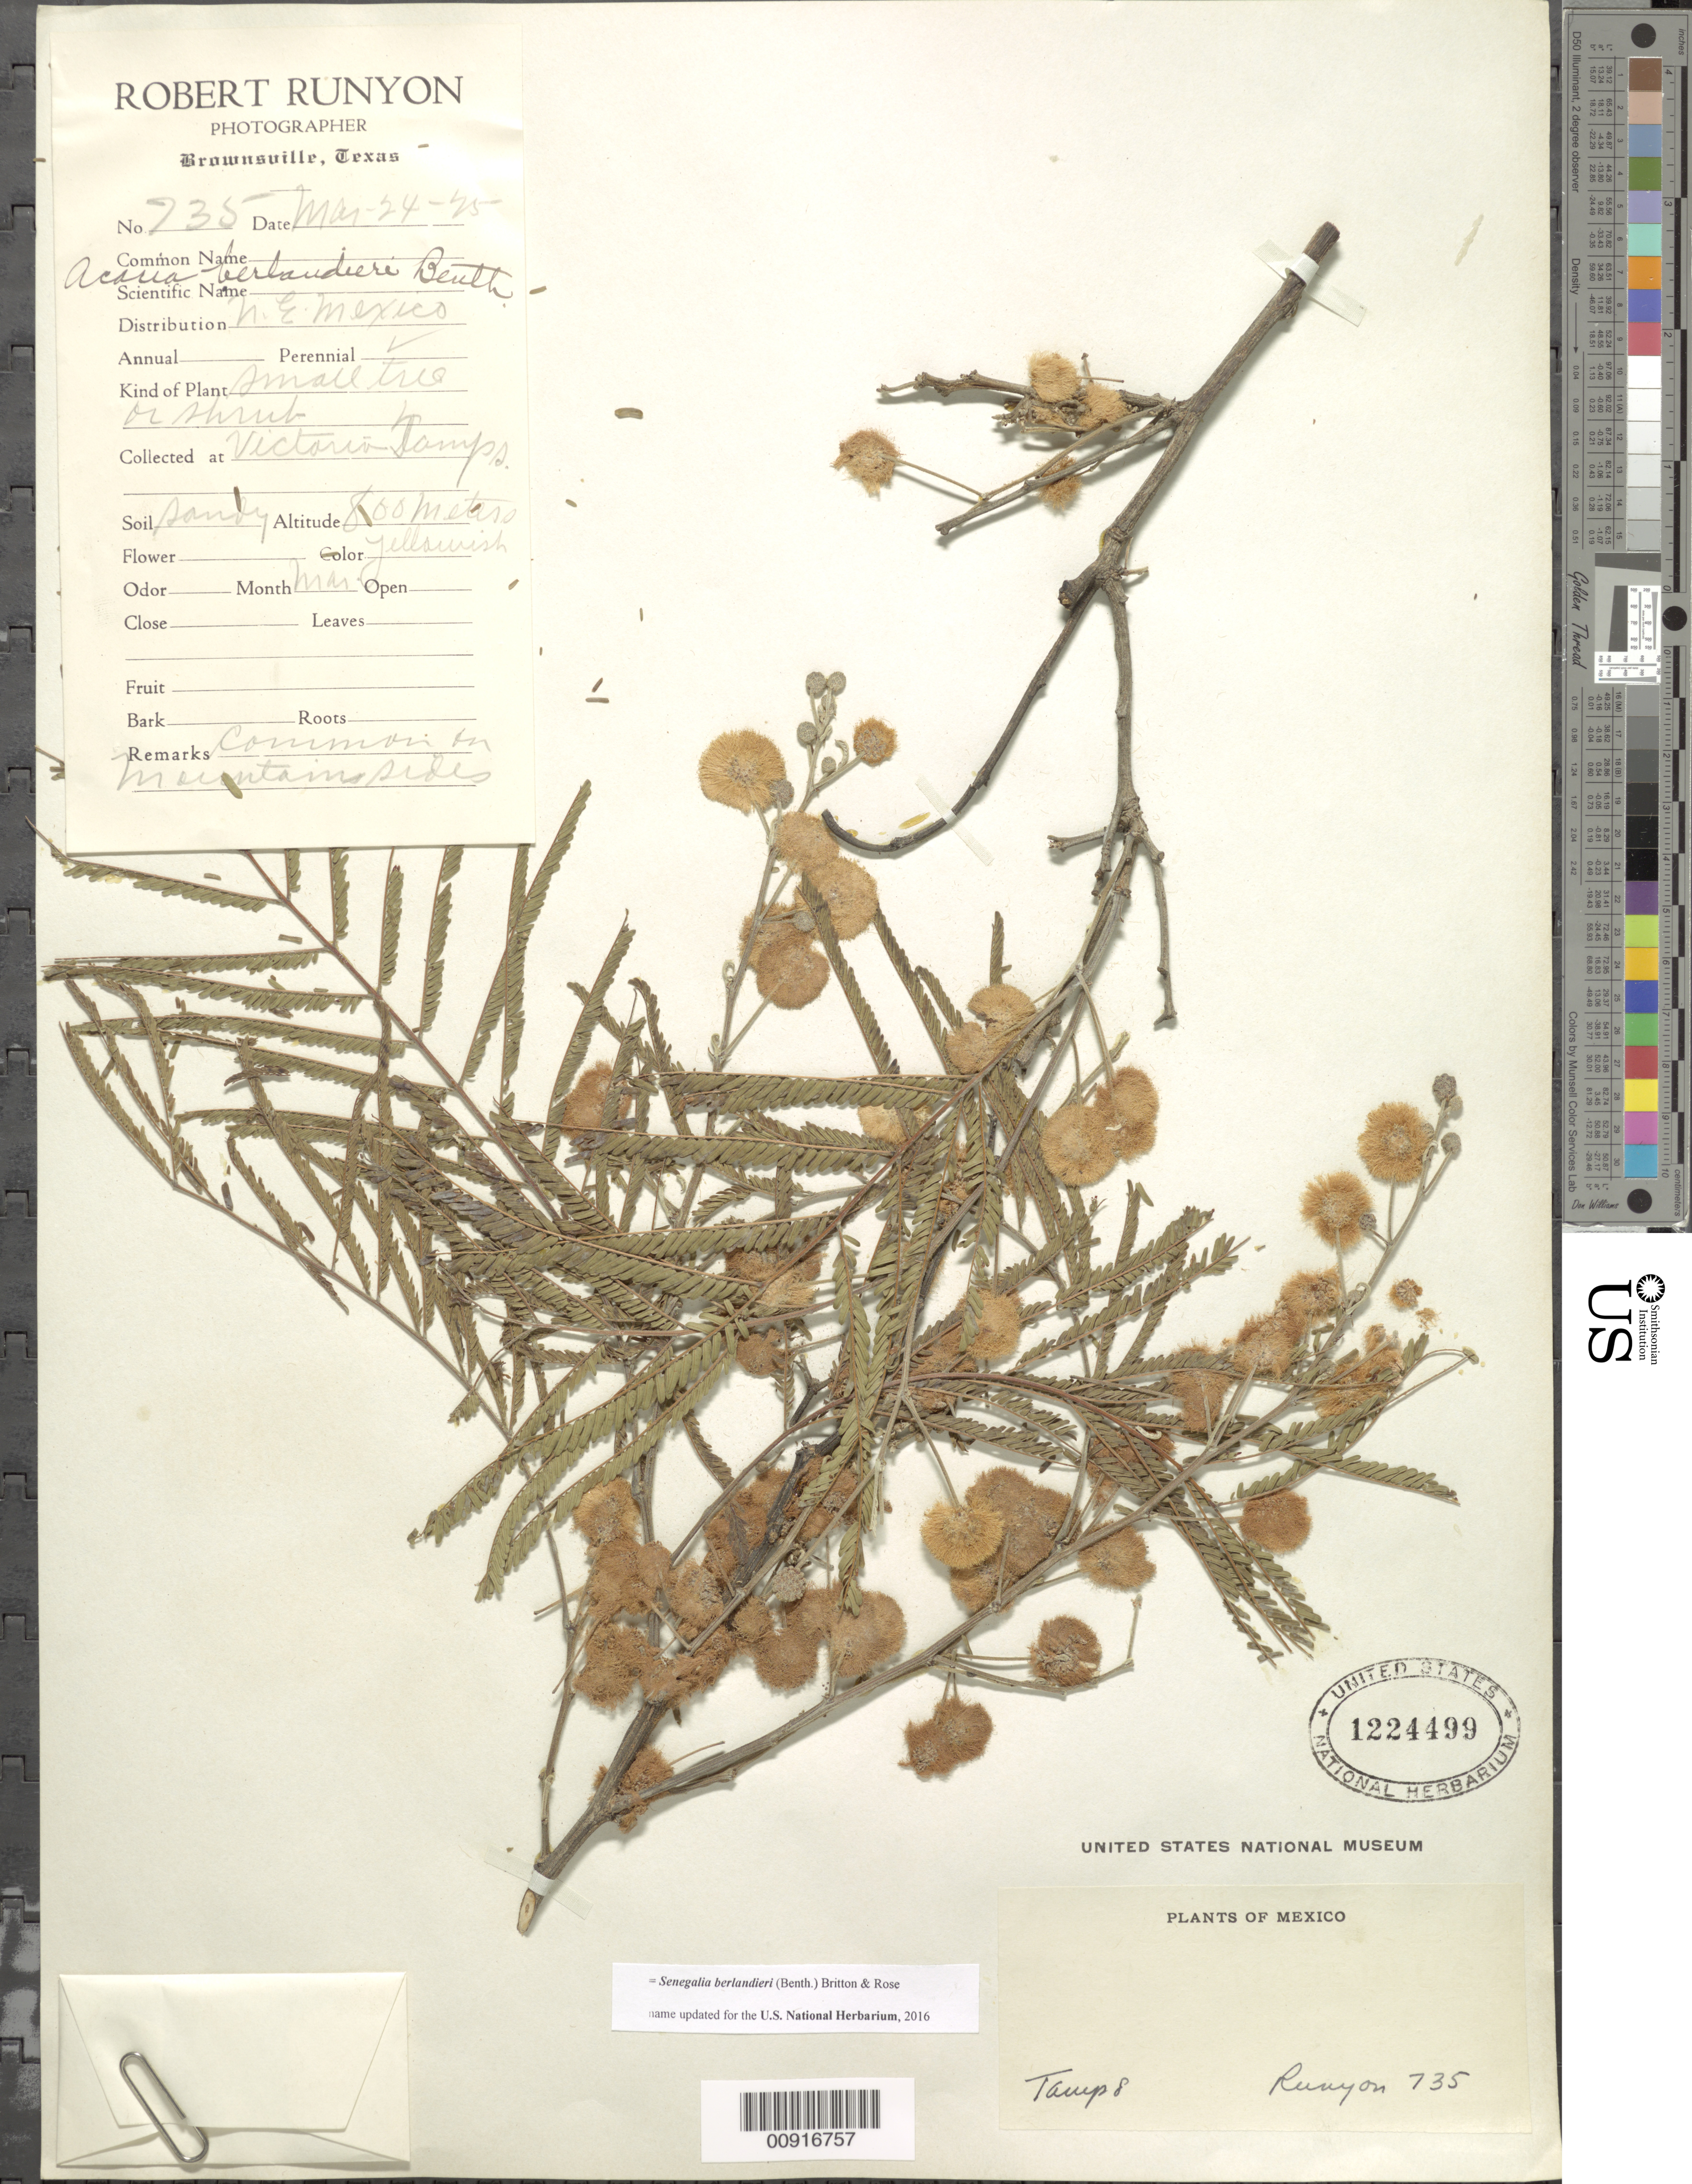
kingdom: Plantae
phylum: Tracheophyta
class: Magnoliopsida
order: Fabales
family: Fabaceae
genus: Senegalia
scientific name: Senegalia berlandieri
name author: (Benth.) Britton & Rose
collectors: R. Runyon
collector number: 735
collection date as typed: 24 Mar 1925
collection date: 1925-03-24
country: Mexico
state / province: Tamaulipas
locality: Victoria, Tamaulipas.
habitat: Sandy.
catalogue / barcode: US 1224499